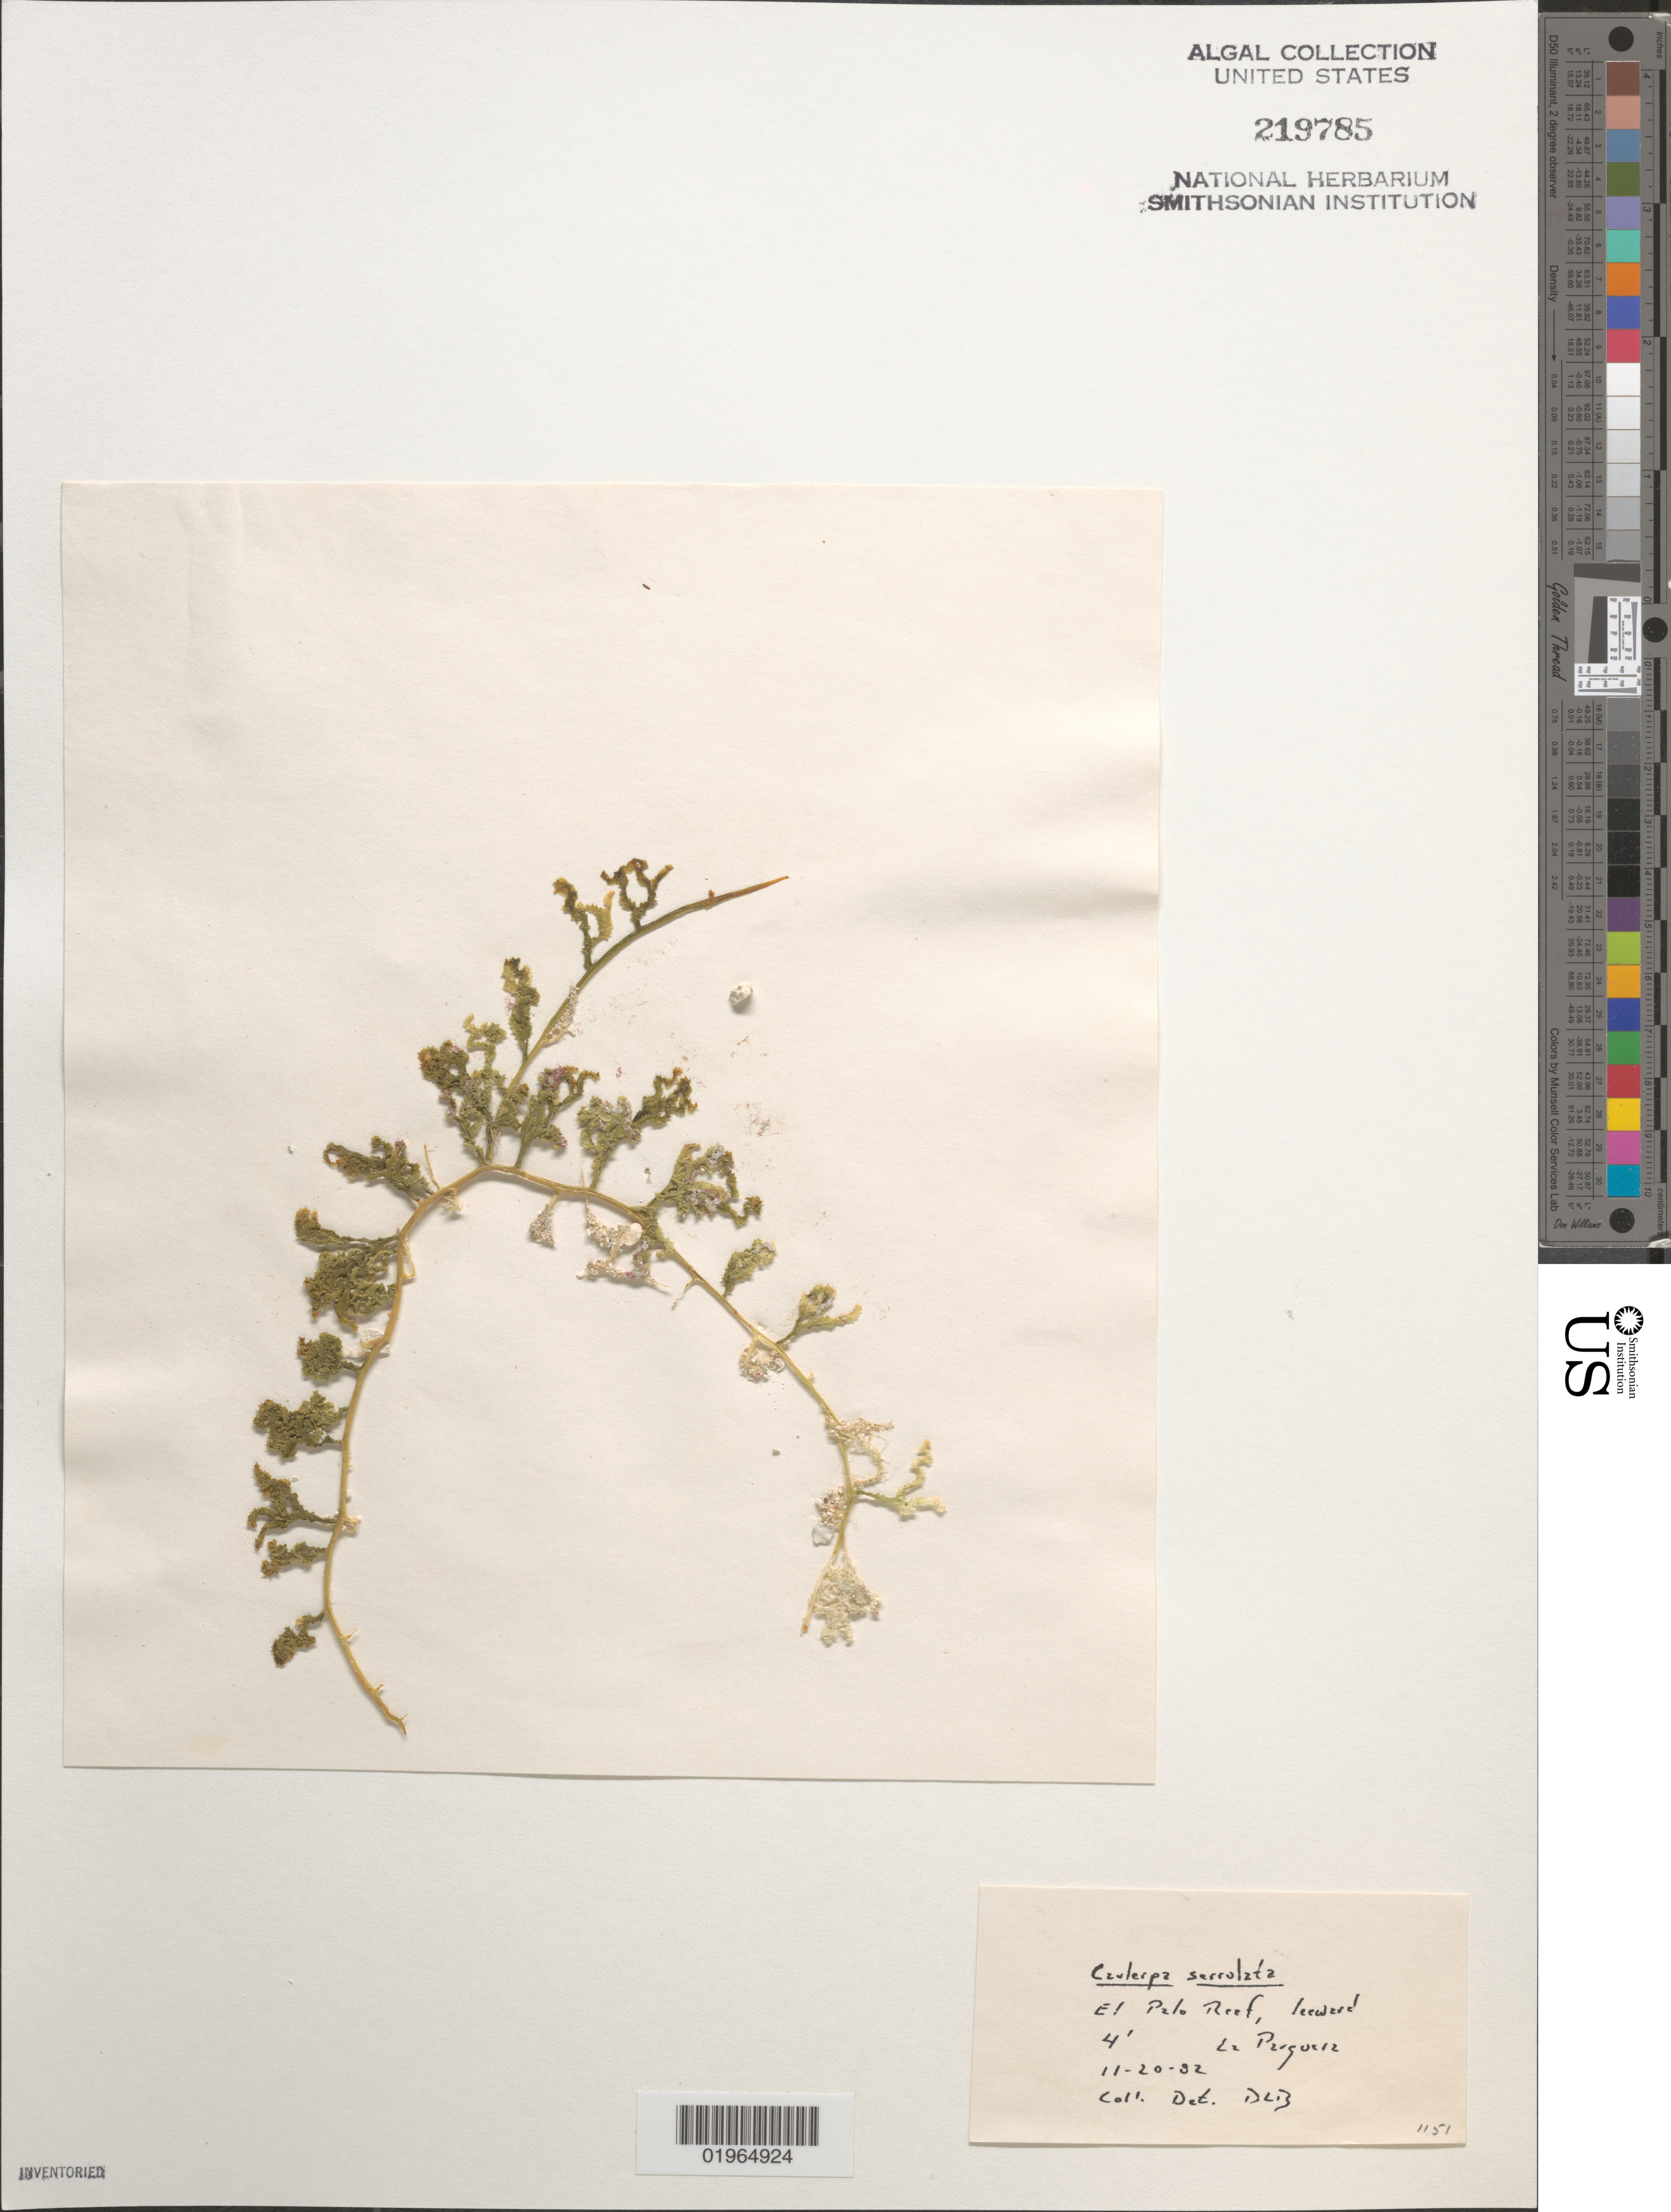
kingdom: Plantae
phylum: Chlorophyta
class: Ulvophyceae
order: Bryopsidales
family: Caulerpaceae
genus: Caulerpa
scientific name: Caulerpa serrulata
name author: (Forssk.) J. Agardh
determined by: Ballantine, D. L.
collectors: D.L. Ballantine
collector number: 1151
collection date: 1982-11-20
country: Puerto Rico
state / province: Lajas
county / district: La Parguera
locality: El Palo Reef, leeward.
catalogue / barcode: US 219785